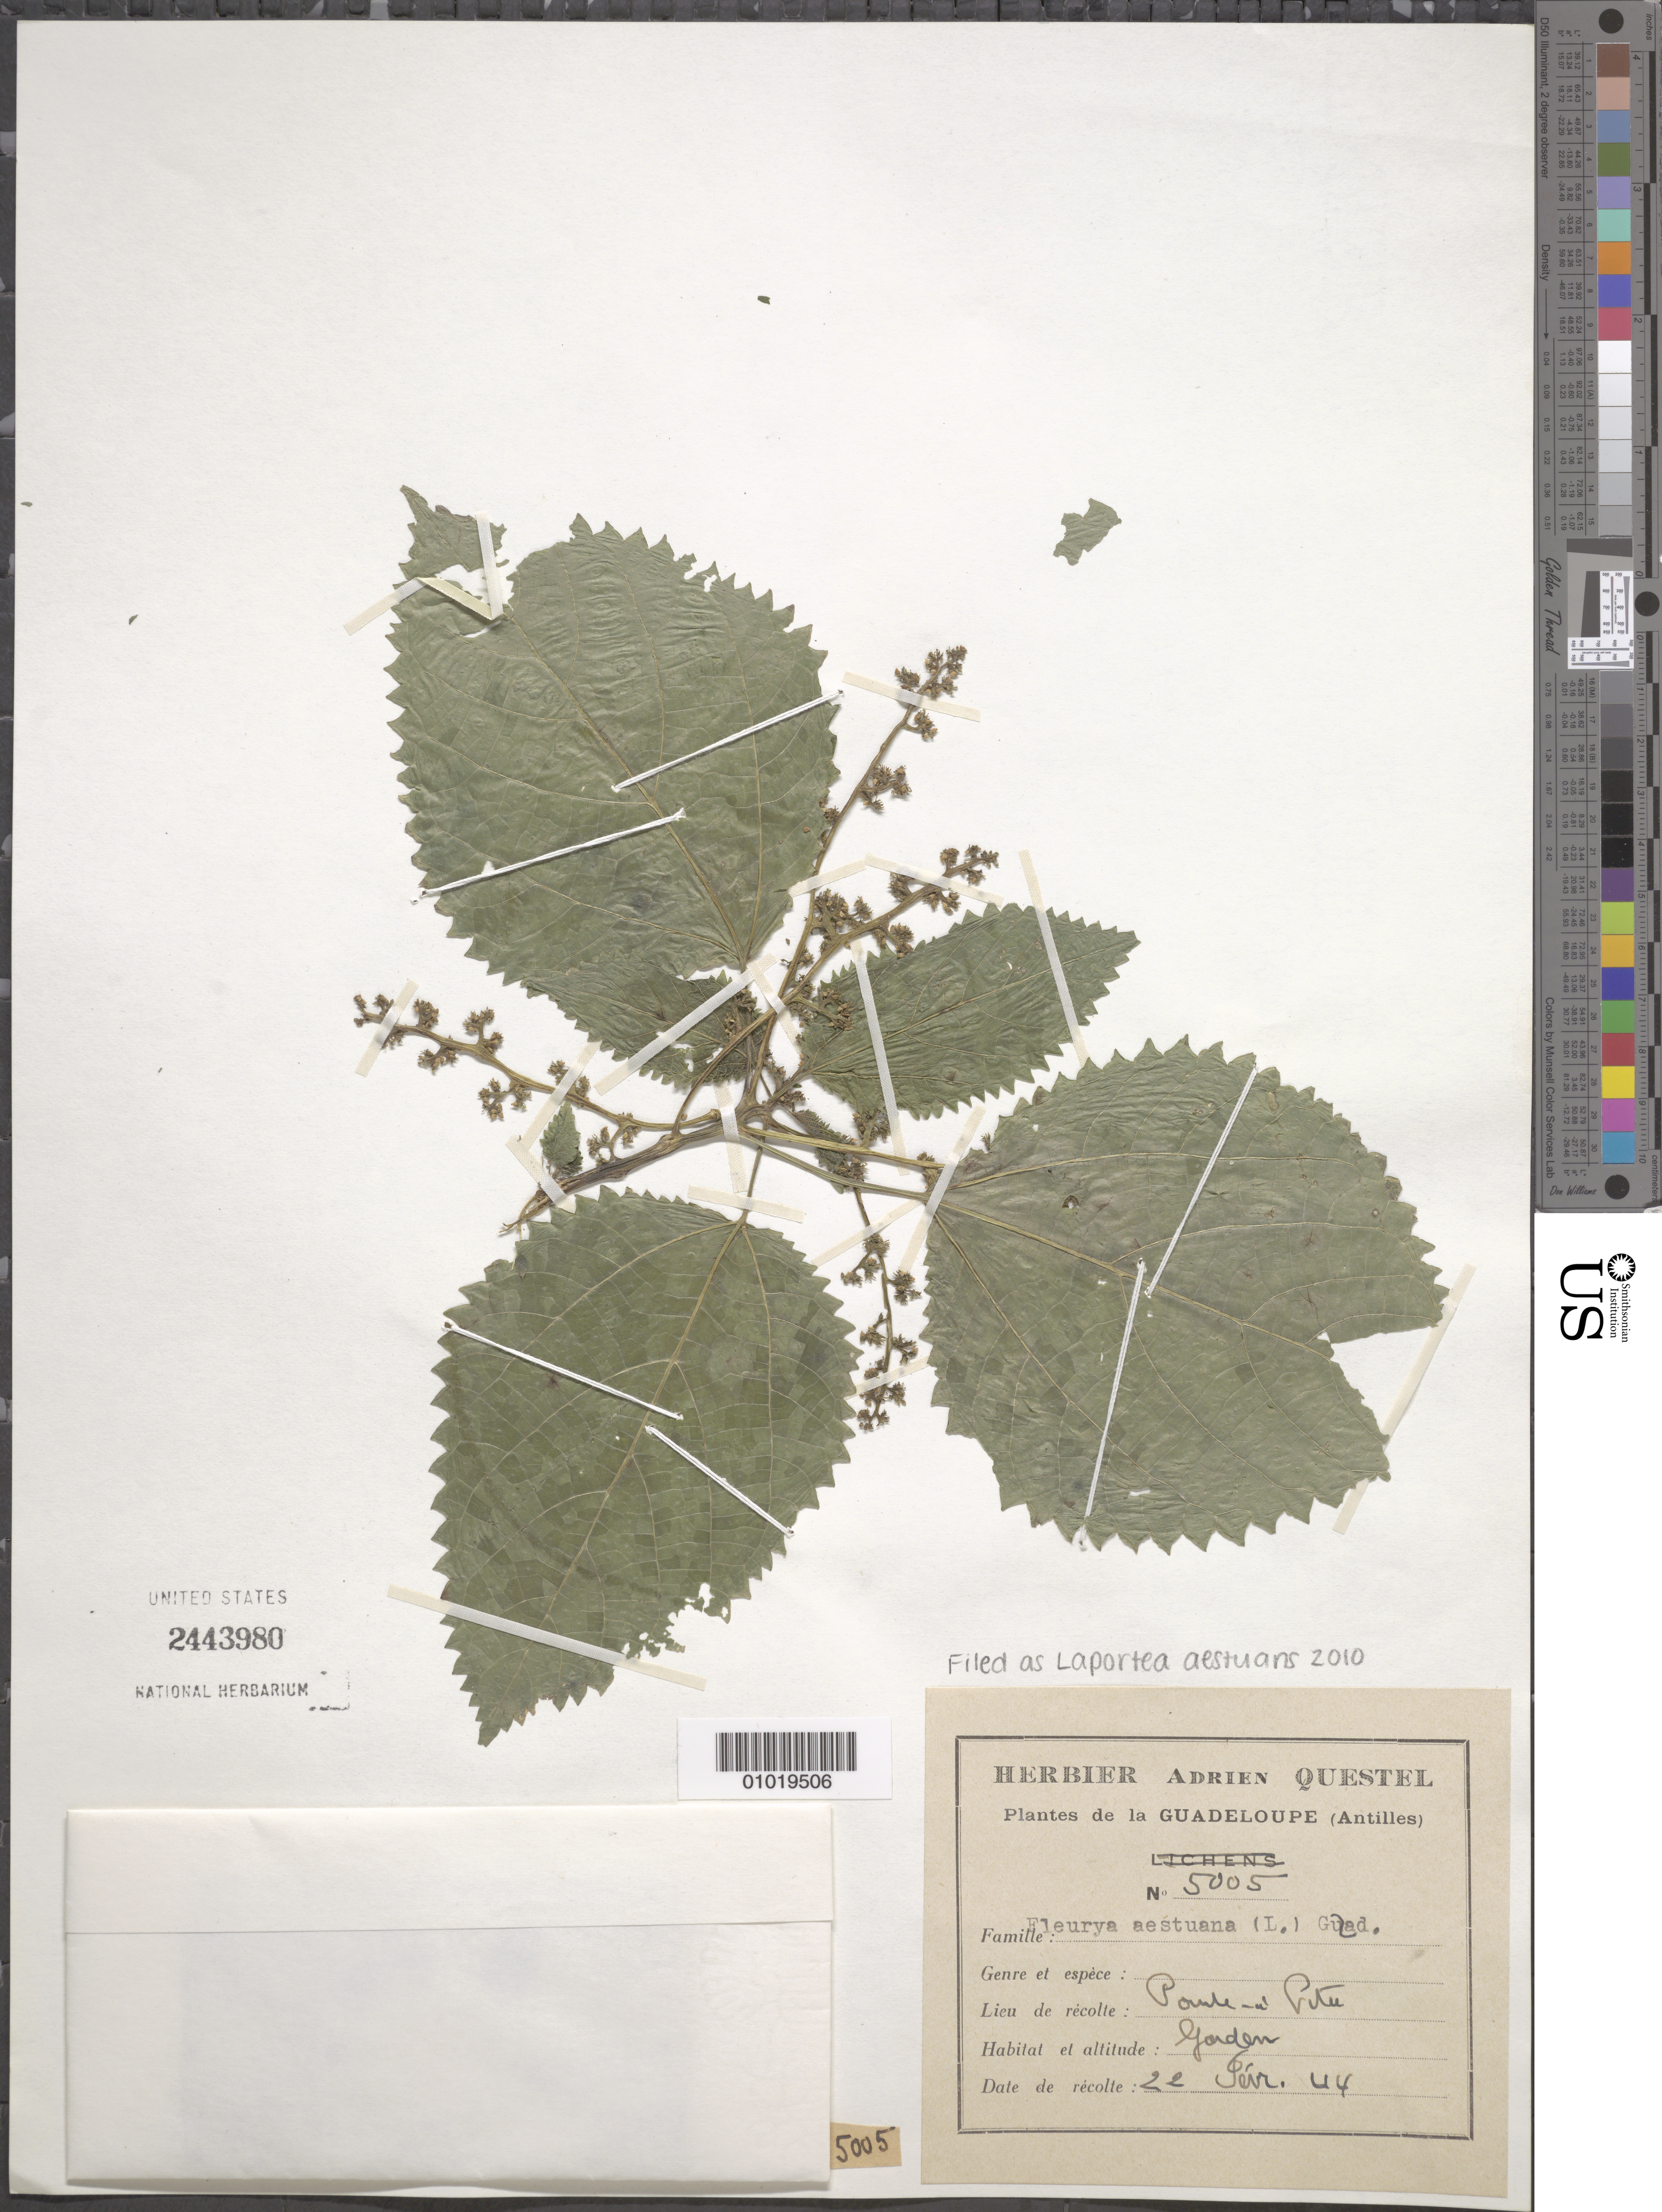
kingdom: Plantae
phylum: Tracheophyta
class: Magnoliopsida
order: Rosales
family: Urticaceae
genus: Laportea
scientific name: Laportea aestuans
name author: (L.) Chew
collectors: A. Questel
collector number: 5005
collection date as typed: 22 Feb 1944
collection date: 1944-02-22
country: Guadeloupe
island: Basse Terre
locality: Garden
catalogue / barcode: US 2443980